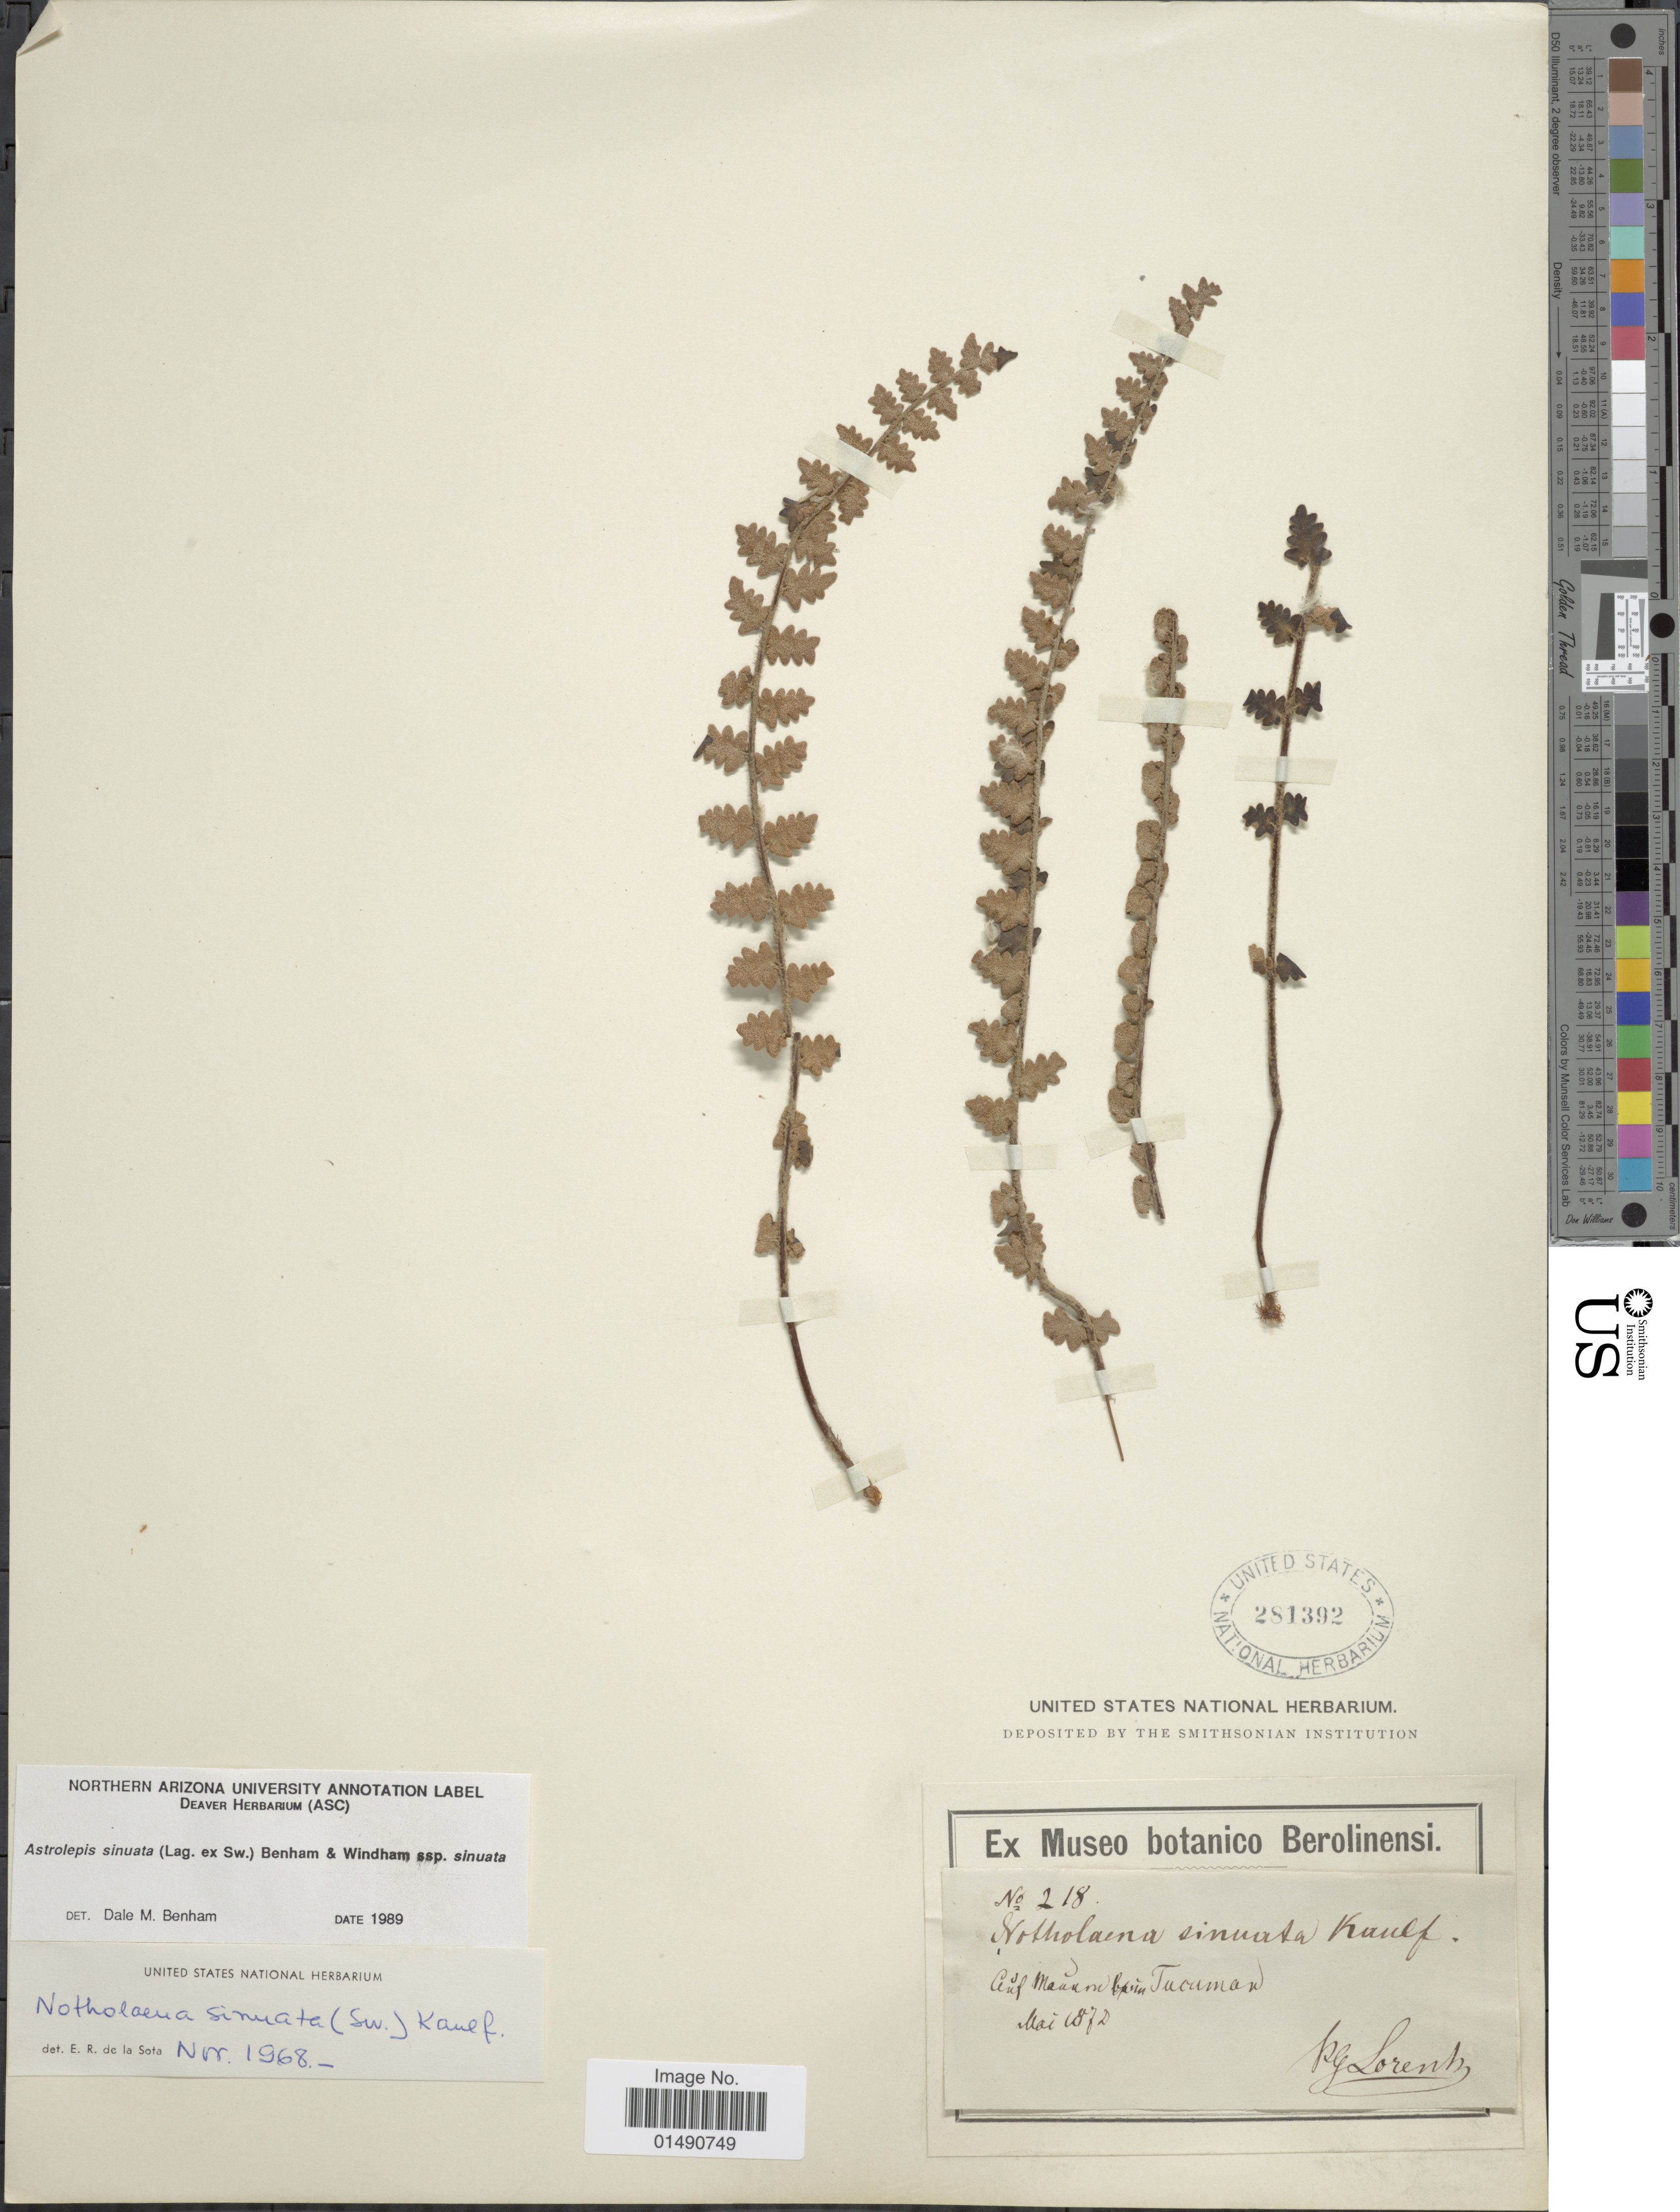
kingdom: Plantae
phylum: Tracheophyta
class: Polypodiopsida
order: Polypodiales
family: Pteridaceae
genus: Astrolepis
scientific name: Astrolepis sinuata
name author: (Lag. ex Sw.) D.M. Benham & Windham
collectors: -. Lorentz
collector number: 218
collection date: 1870-05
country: Argentina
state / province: Tucuman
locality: Auf Meauun, Tucuman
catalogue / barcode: US 281392